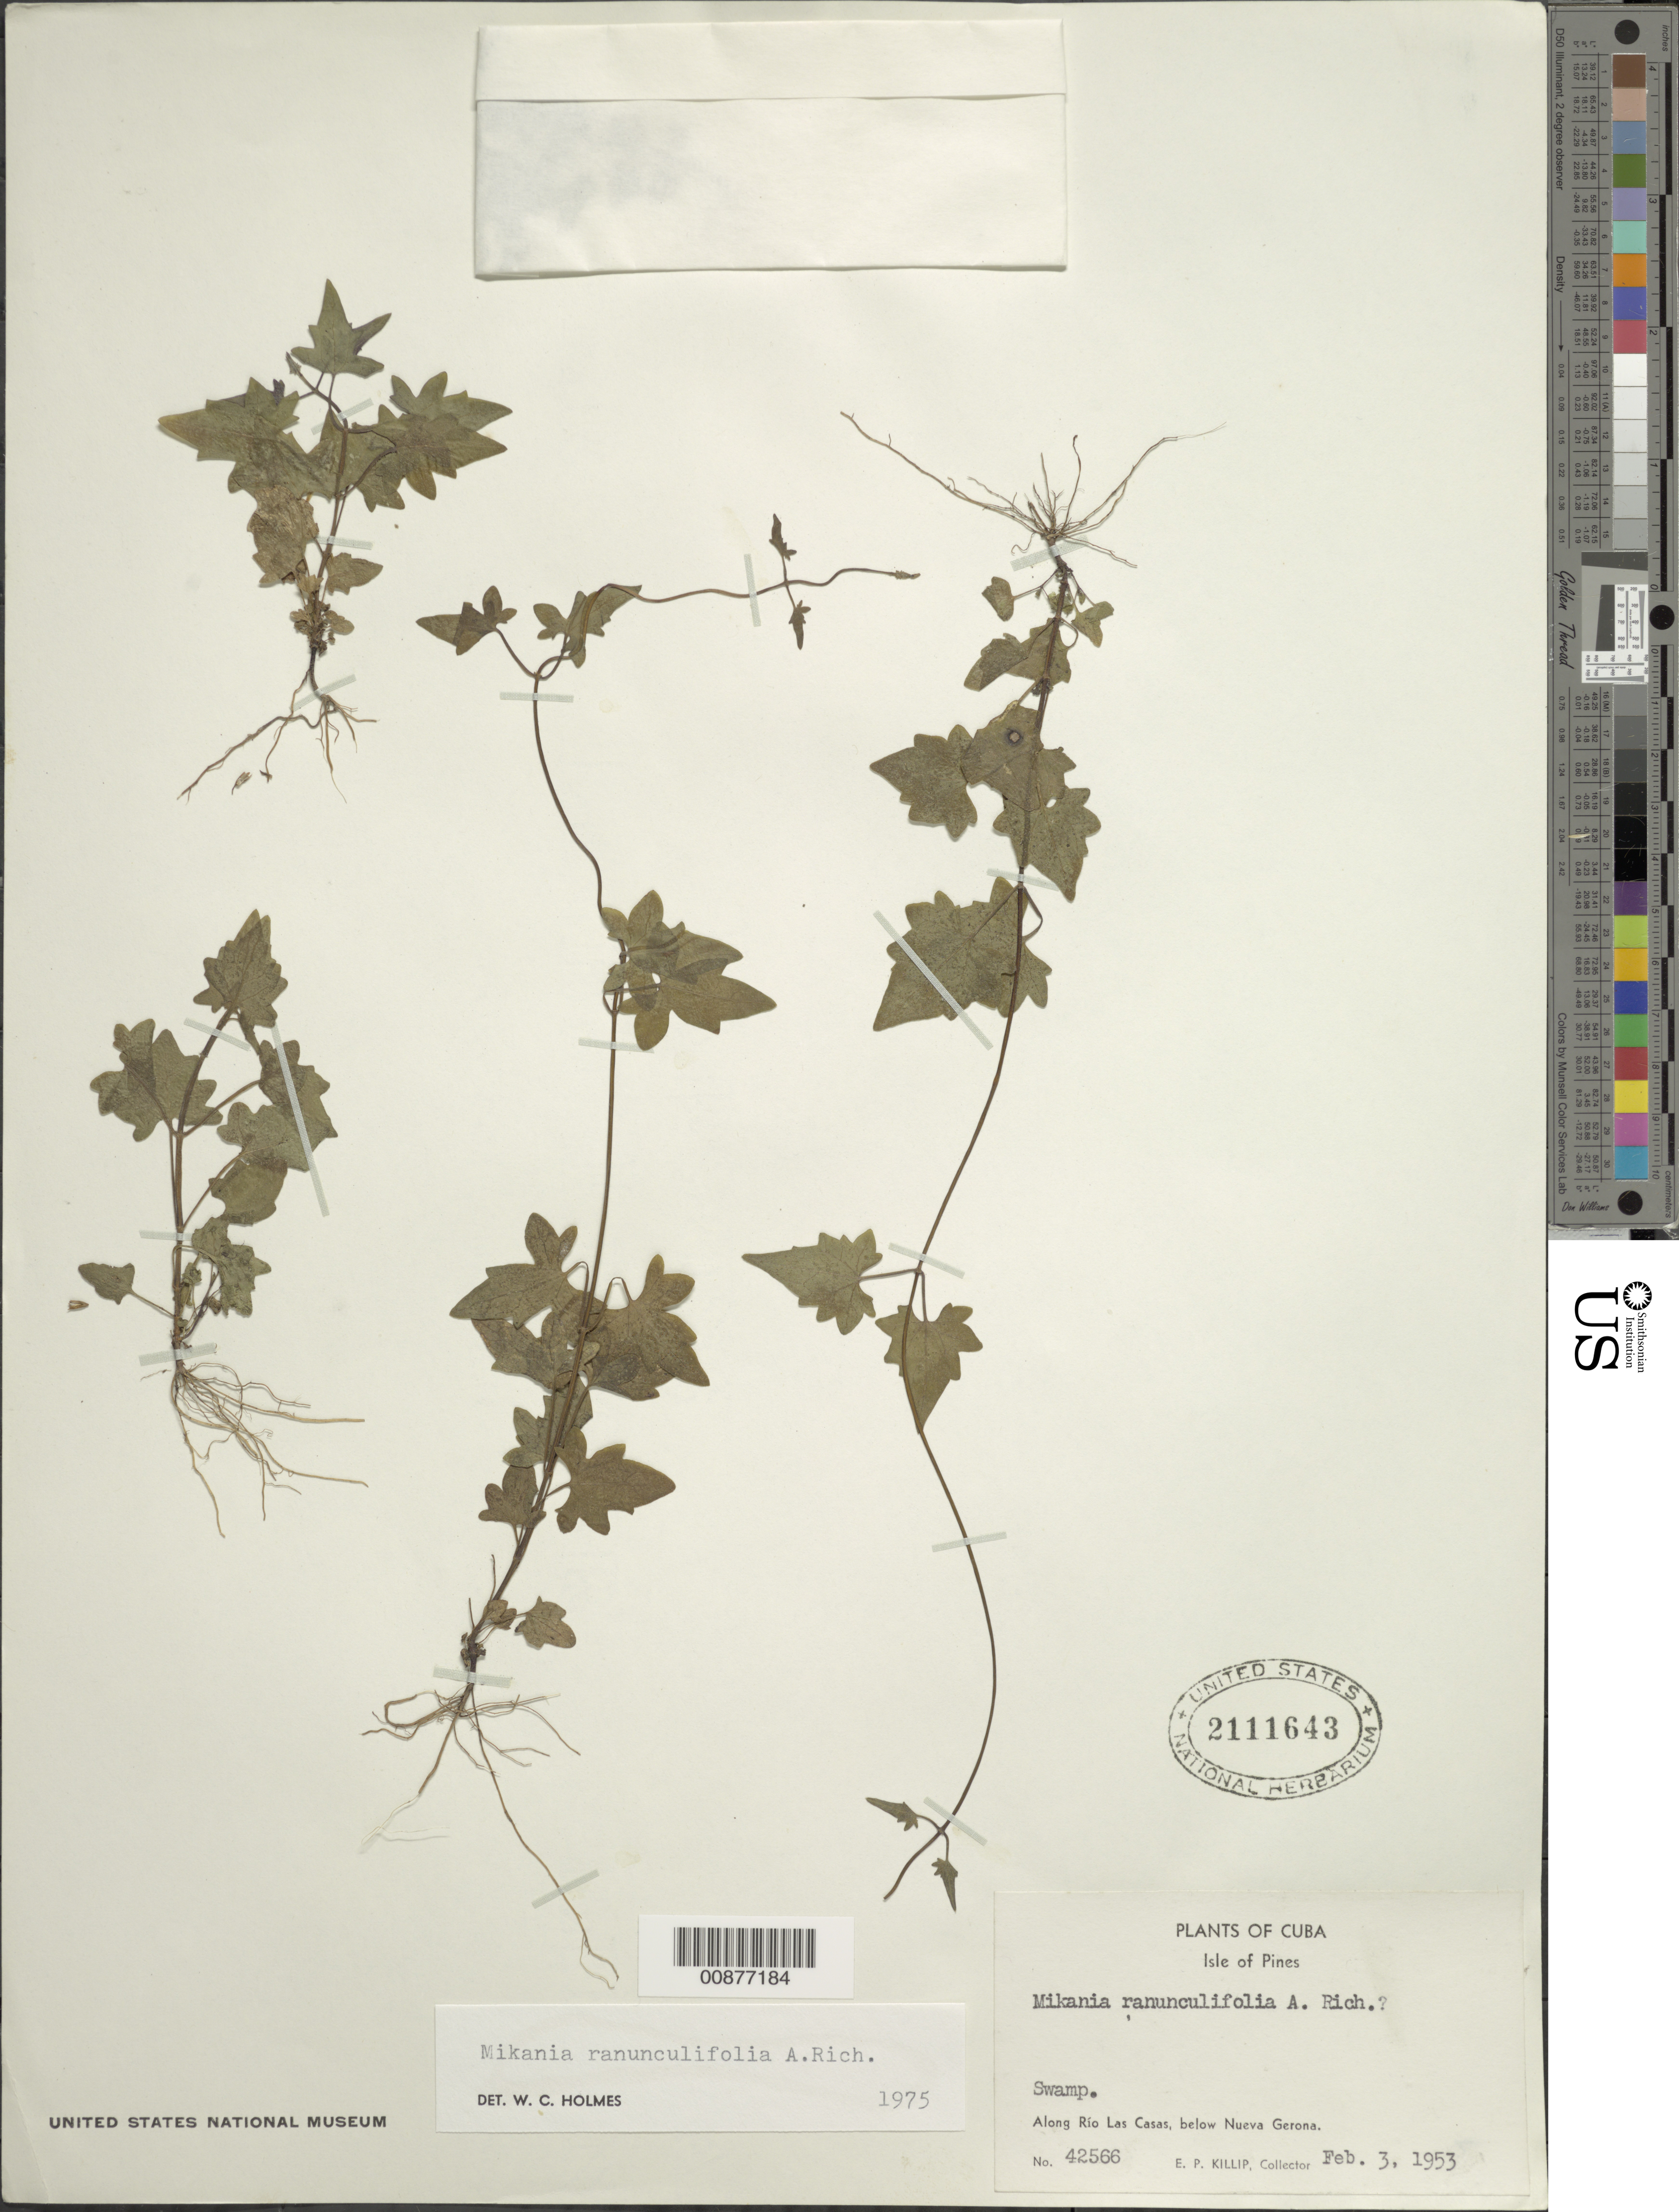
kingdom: Plantae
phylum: Tracheophyta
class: Magnoliopsida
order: Asterales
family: Asteraceae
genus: Mikania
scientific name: Mikania ranunculifolia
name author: A. Rich.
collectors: E. P. Killip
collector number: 42566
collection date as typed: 03 Feb 1953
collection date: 1953-02-03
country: Cuba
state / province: Isla de La Juventud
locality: Along Río Las Casas, below Nueva Gerona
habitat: Swamp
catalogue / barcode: US 2111643